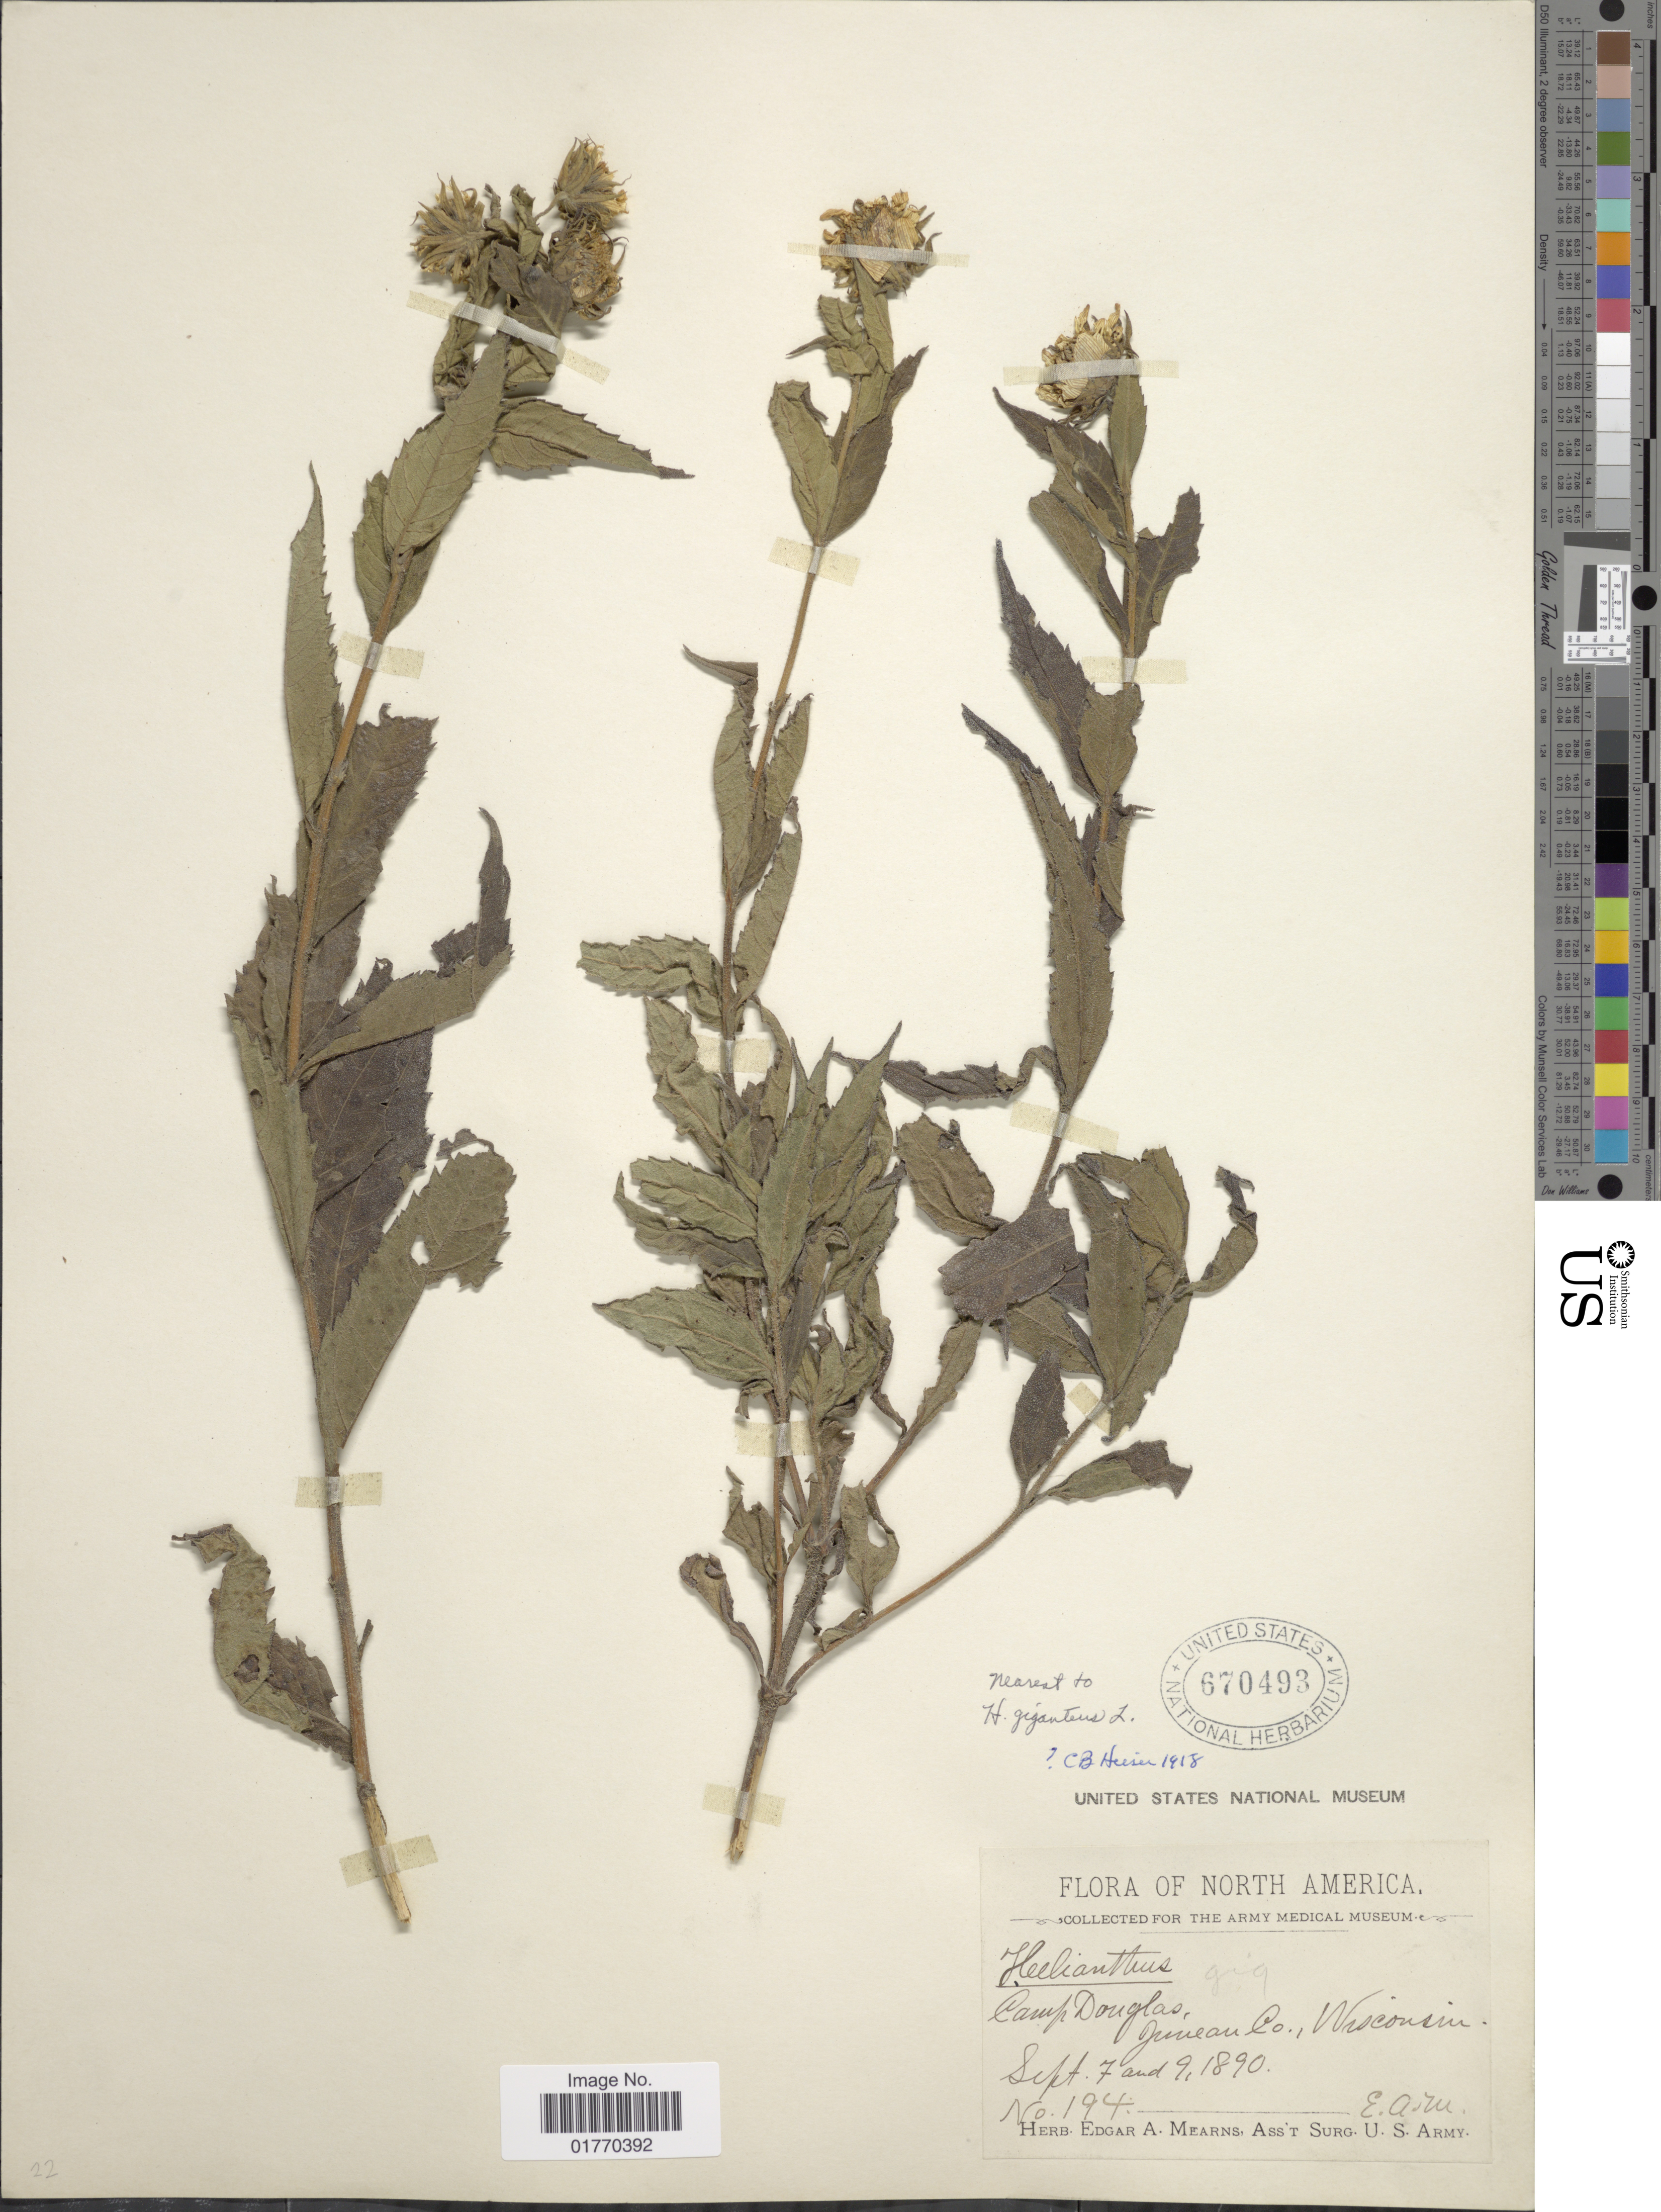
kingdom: Plantae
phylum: Tracheophyta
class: Magnoliopsida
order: Asterales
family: Asteraceae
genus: Helianthus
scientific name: Helianthus giganteus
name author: L.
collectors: E. A. Mearns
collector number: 194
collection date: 1890-09-07/1890-09-09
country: United States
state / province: Wisconsin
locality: Camp Douglas, Juneau Co., Wisconsin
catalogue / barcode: US 670493